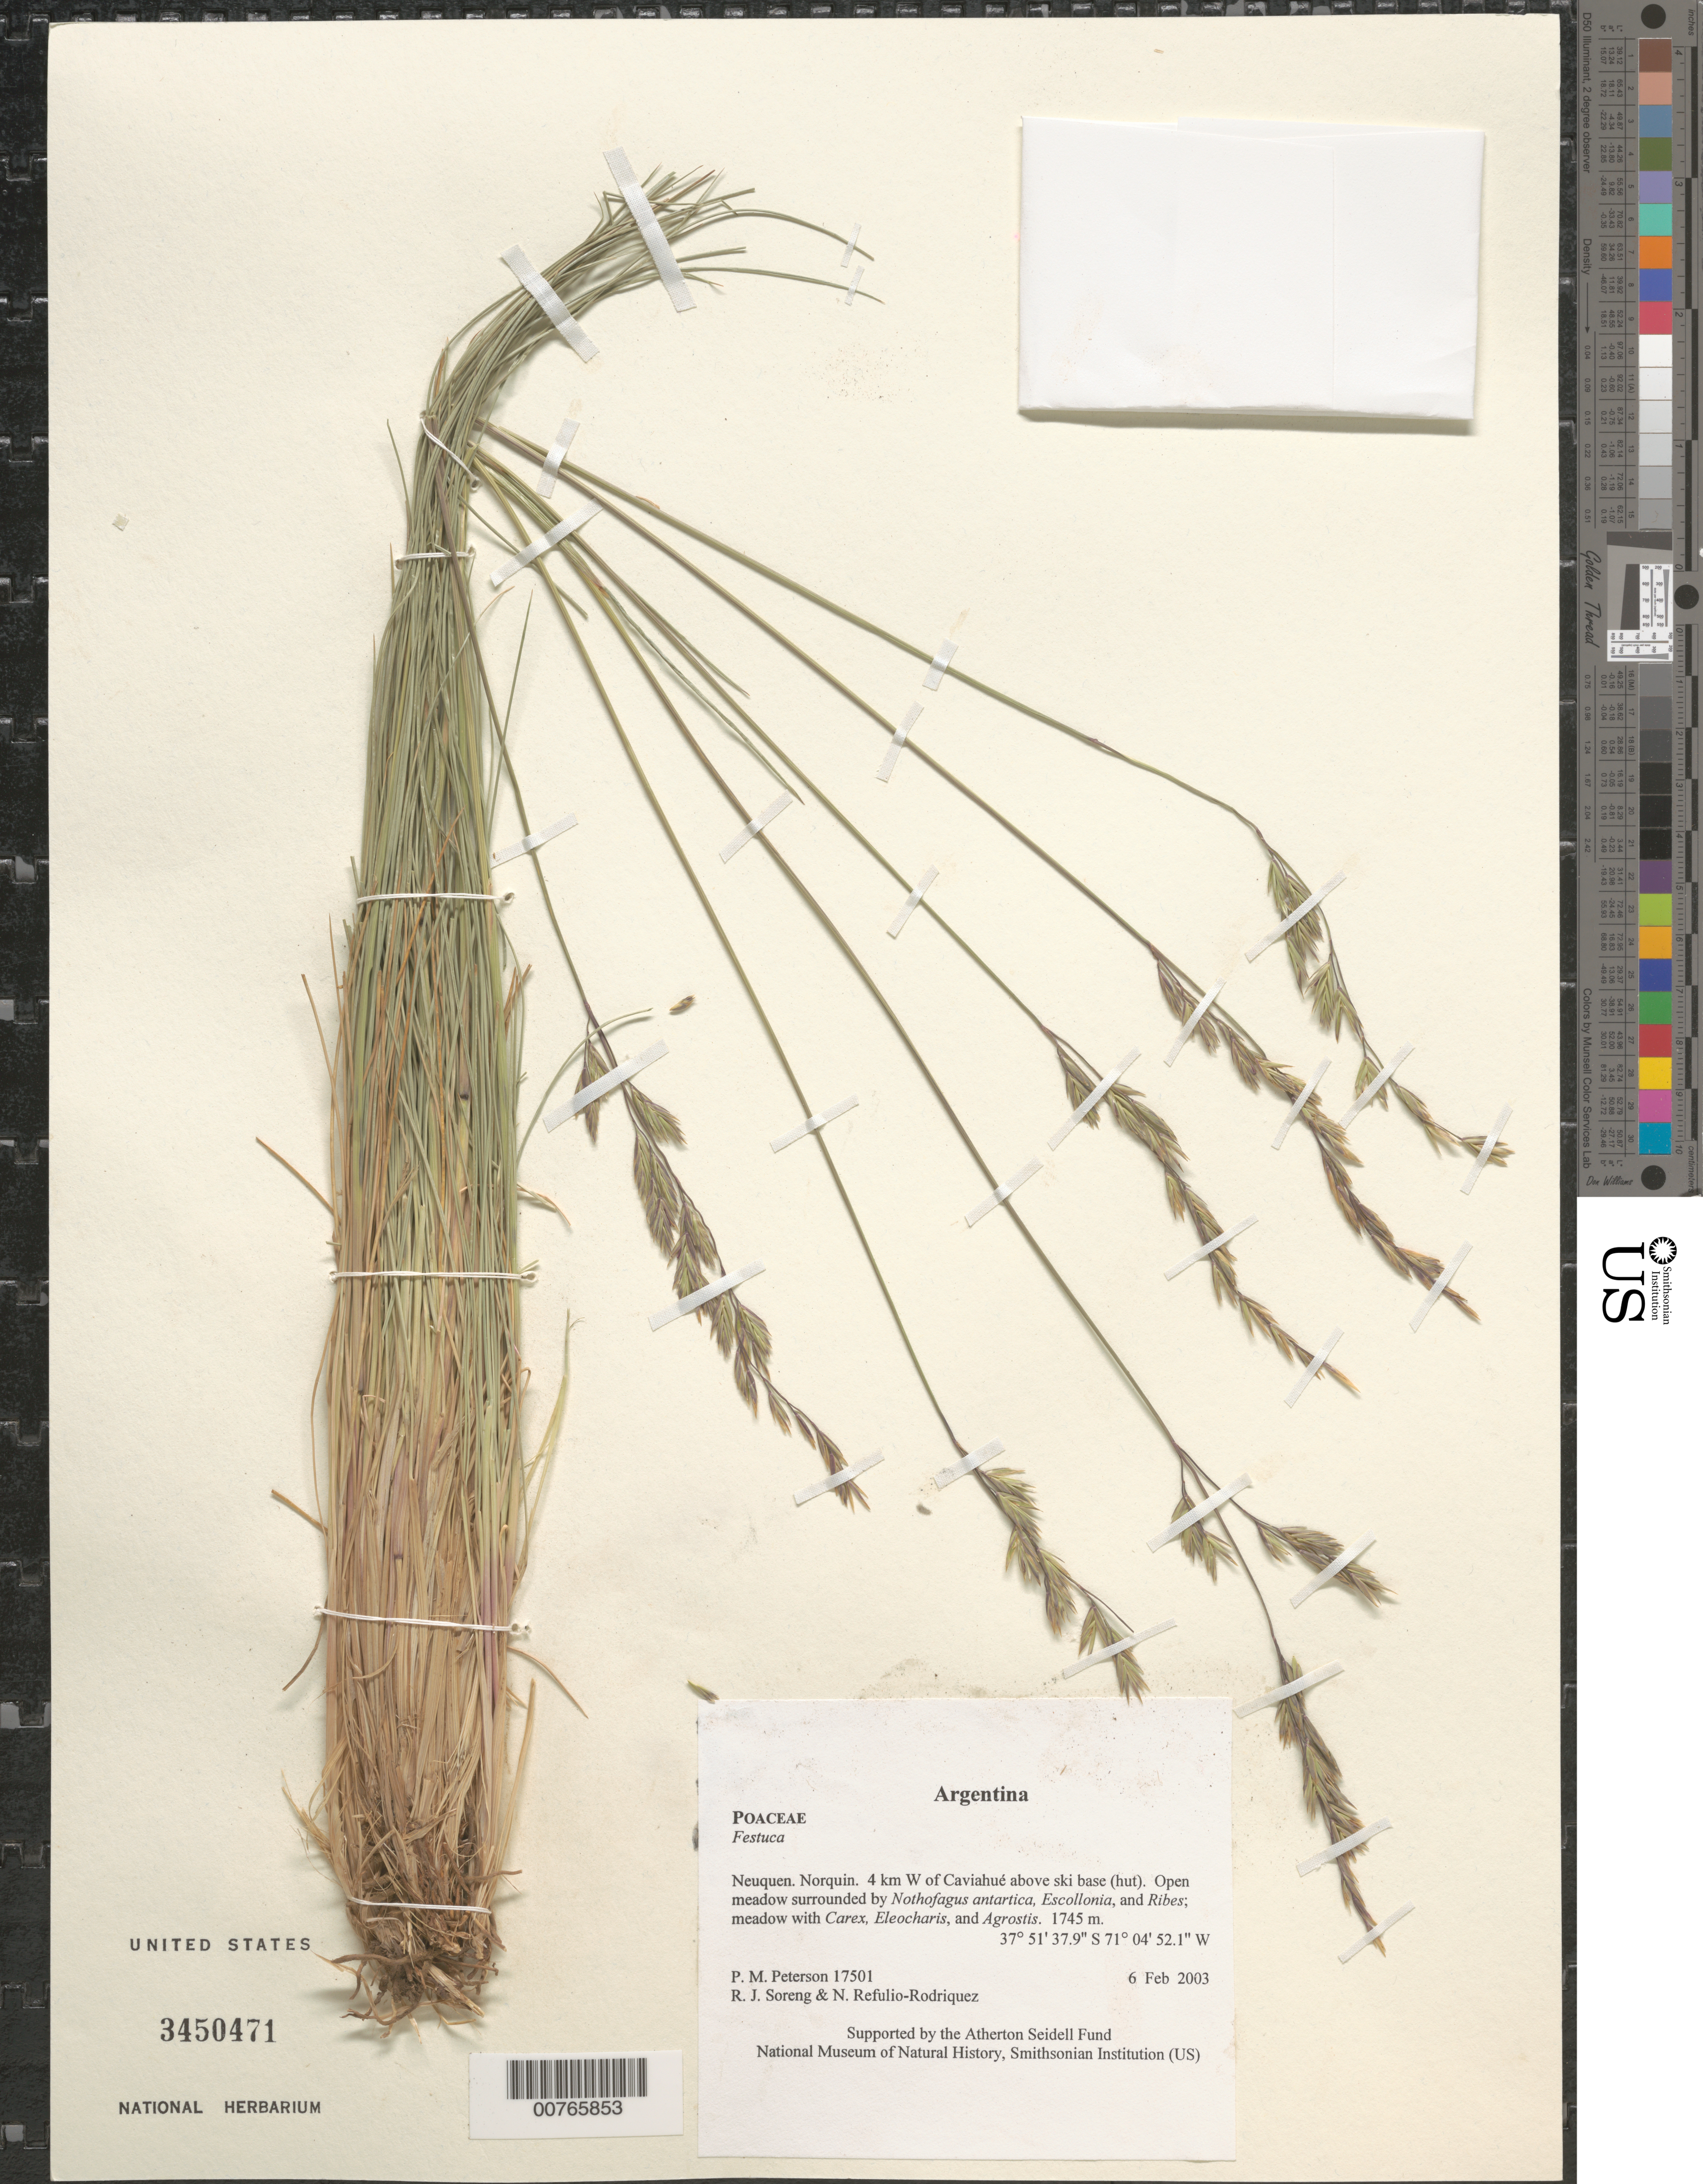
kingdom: Plantae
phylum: Tracheophyta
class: Liliopsida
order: Poales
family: Poaceae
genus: Festuca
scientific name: Festuca sp.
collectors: P. M. Peterson, R. J. Soreng & N. Refulio-Rodríguez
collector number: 17501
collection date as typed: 06 Feb 2003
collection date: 2003-02-06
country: Argentina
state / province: Neuquen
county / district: Norquin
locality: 4 km W of Caviahué above ski base (hut). Open meadow surrounded by Nothofagus antartica, Escollonia, and Ribes; meadow with Carex, Eleocharis, and Agrostis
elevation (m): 1745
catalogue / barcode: US 3450471